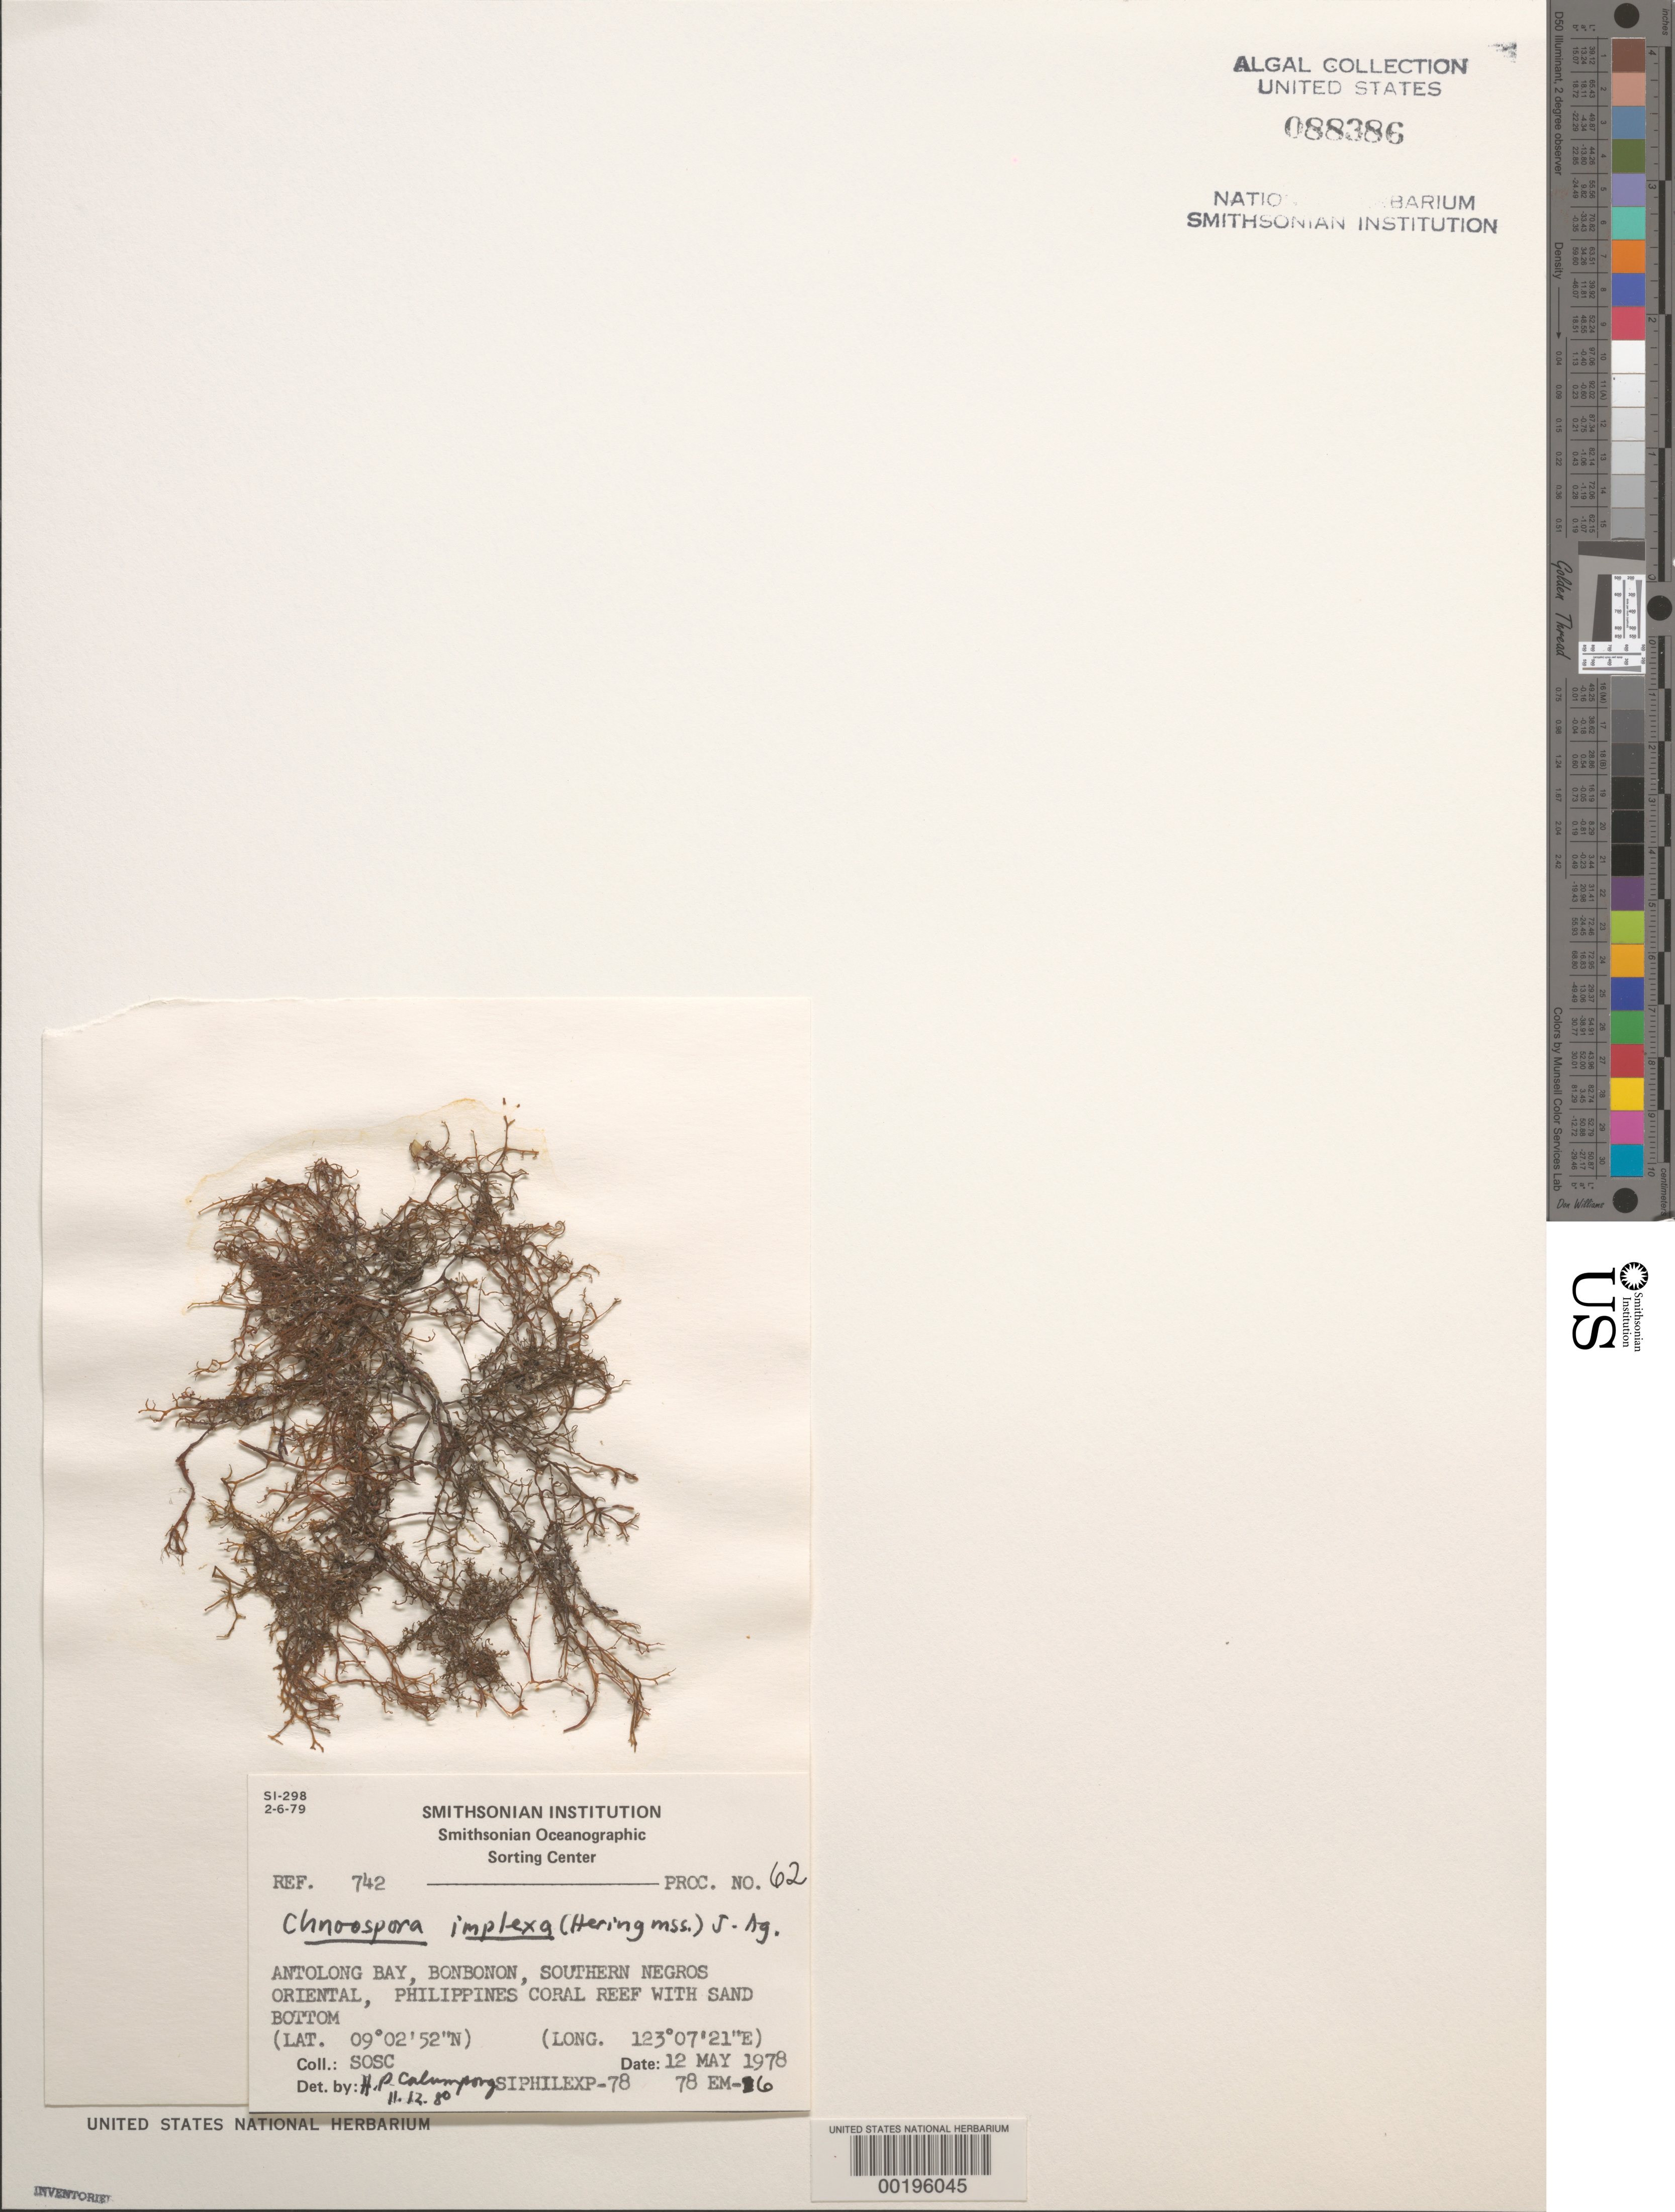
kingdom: Chromista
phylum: Ochrophyta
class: Phaeophyceae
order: Scytosiphonales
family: Scytosiphonaceae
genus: Pseudochnoospora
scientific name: Pseudochnoospora implexa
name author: (J. Agardh) Santiañez et al.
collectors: SOSC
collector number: Station 78 Em-6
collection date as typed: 12 May 1978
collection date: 1978-05-12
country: Philippines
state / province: Central Visayas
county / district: Negros Oriental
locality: Antolong bay, bonbonon, negros oriental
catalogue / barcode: US 88386